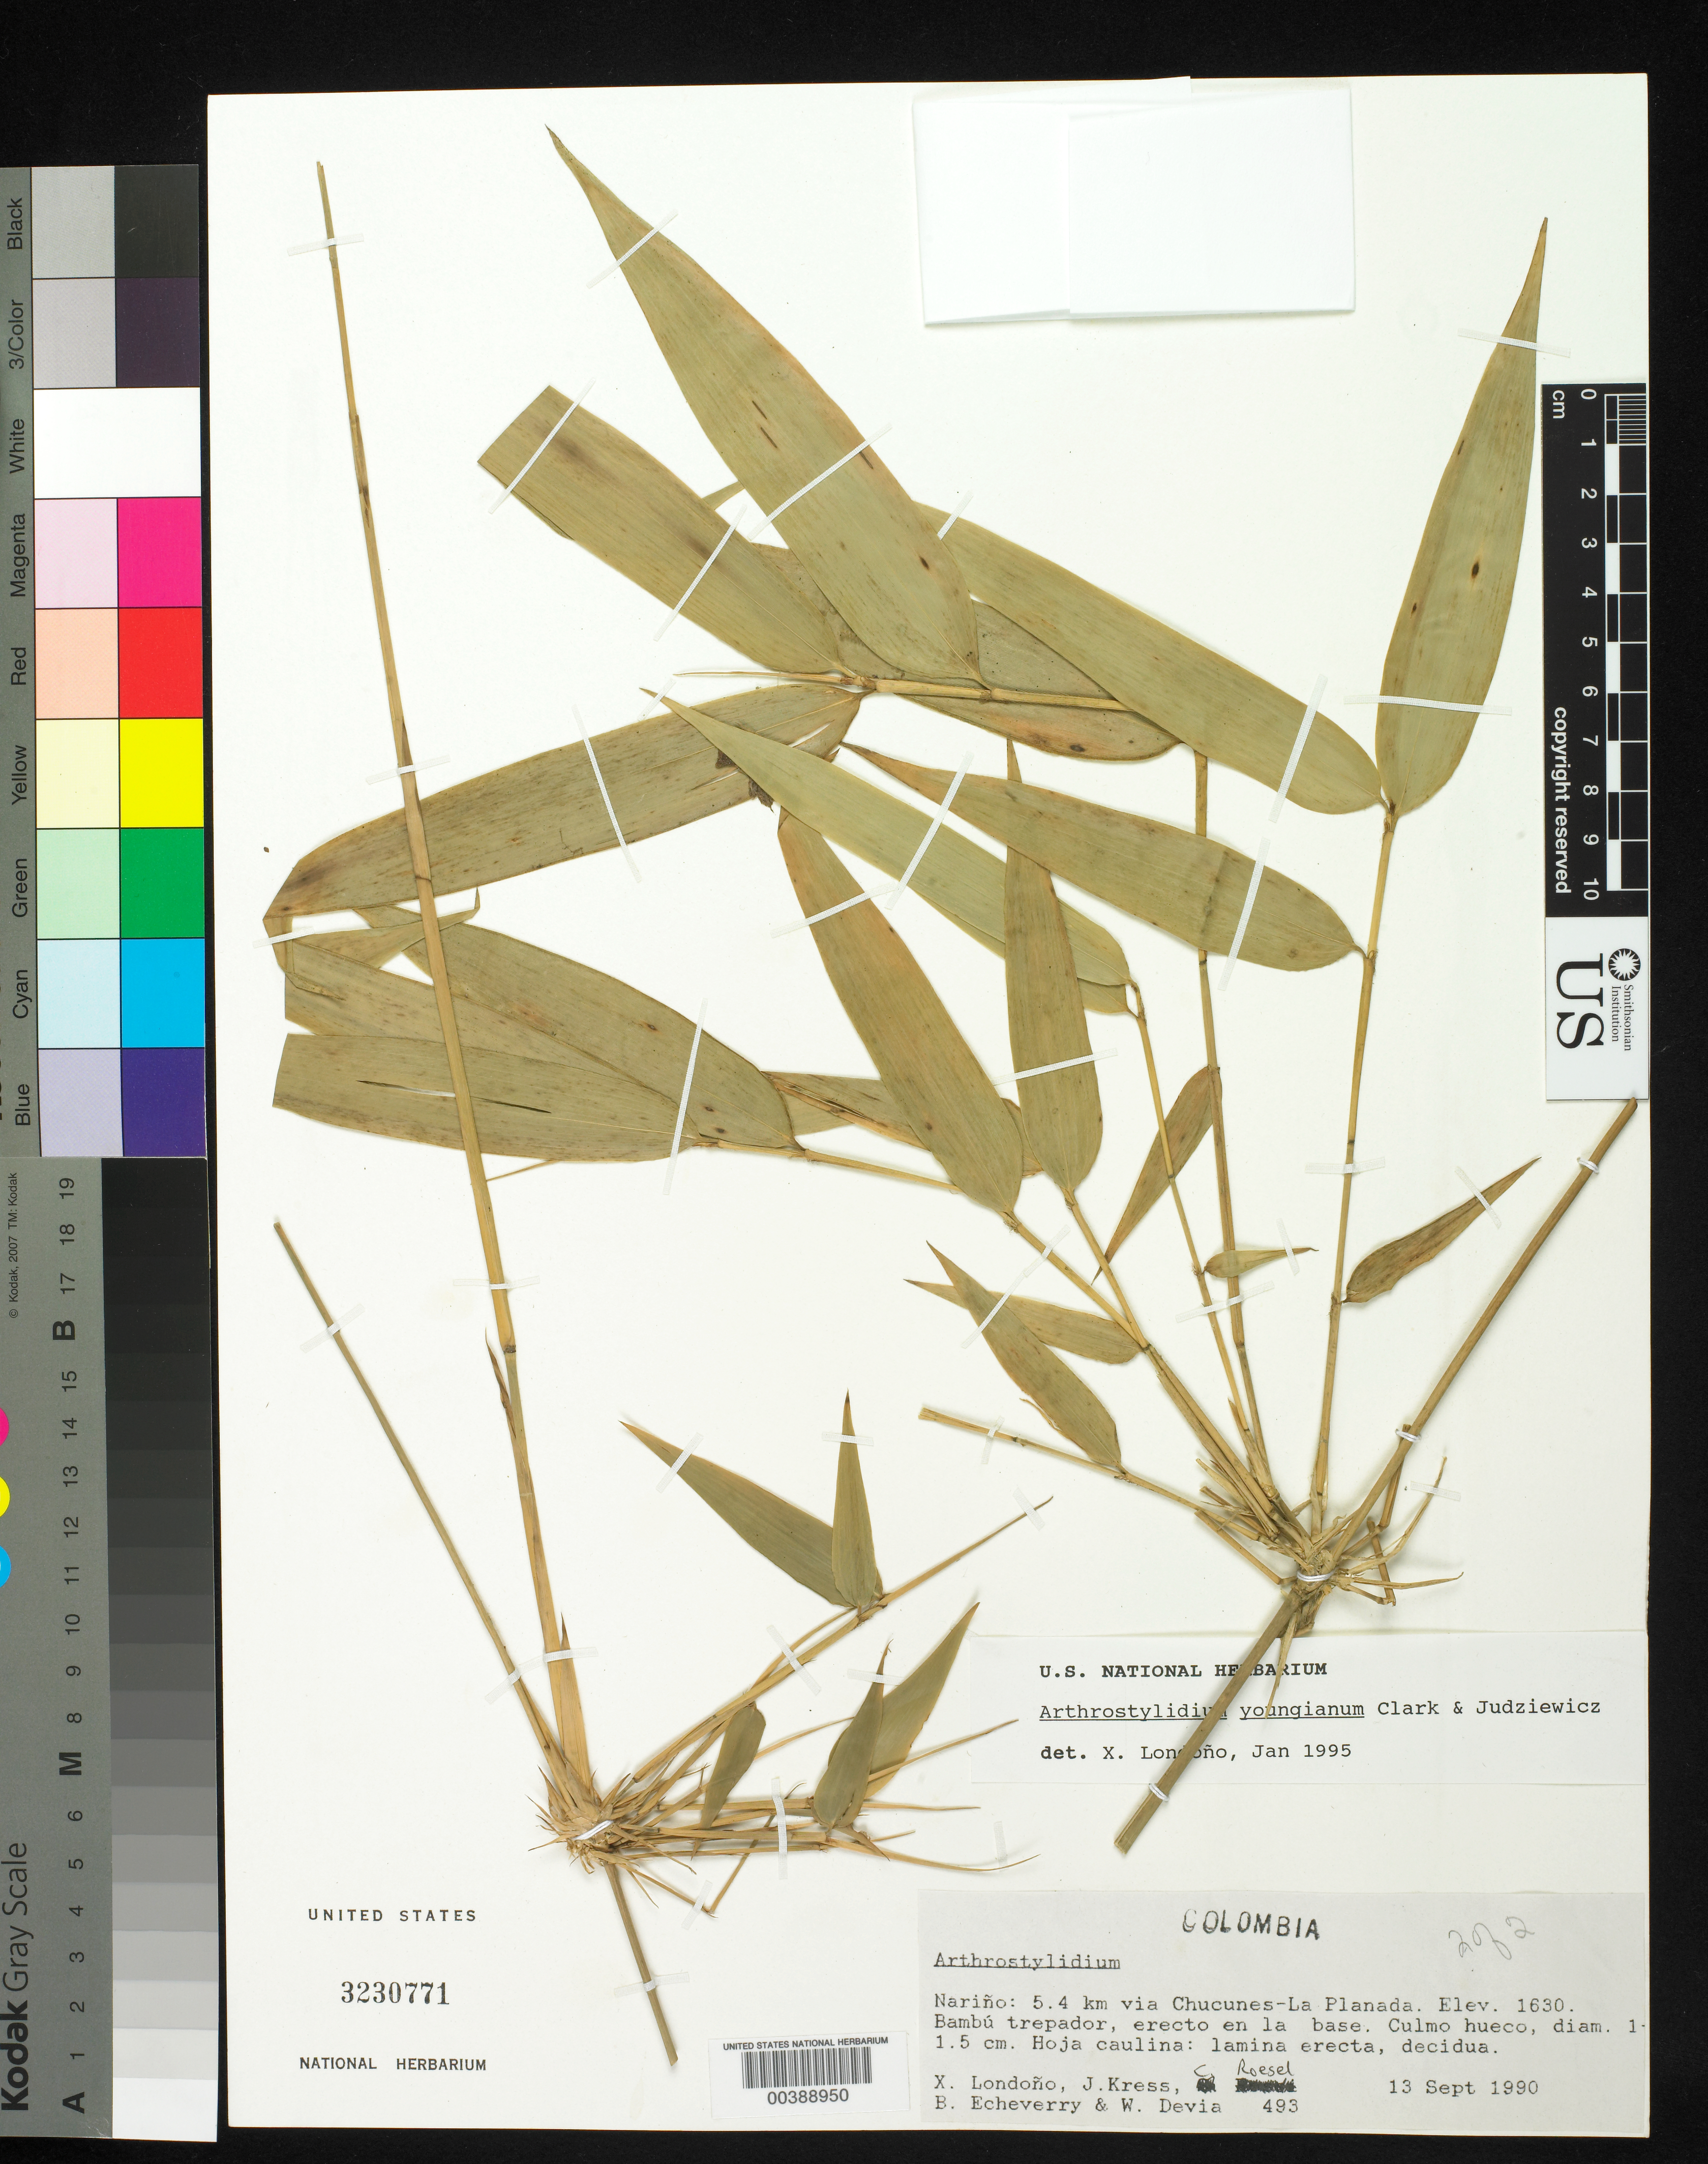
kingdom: Plantae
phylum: Tracheophyta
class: Liliopsida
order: Poales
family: Poaceae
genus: Arthrostylidium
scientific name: Arthrostylidium youngianum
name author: L.G. Clark & Judz.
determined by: Londoño, X., (TULV), Jardin Botanico "Juan Maria Cespedes"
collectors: X. Londoño, W. J. Kress, C. S. Roesel, B. Echeverry & W. Devia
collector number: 493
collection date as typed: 13 Sep 1990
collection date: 1990-09-13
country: Colombia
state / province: Nariño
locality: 5.4 km via Chucunes-la Planada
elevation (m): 1630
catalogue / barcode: US 3230771